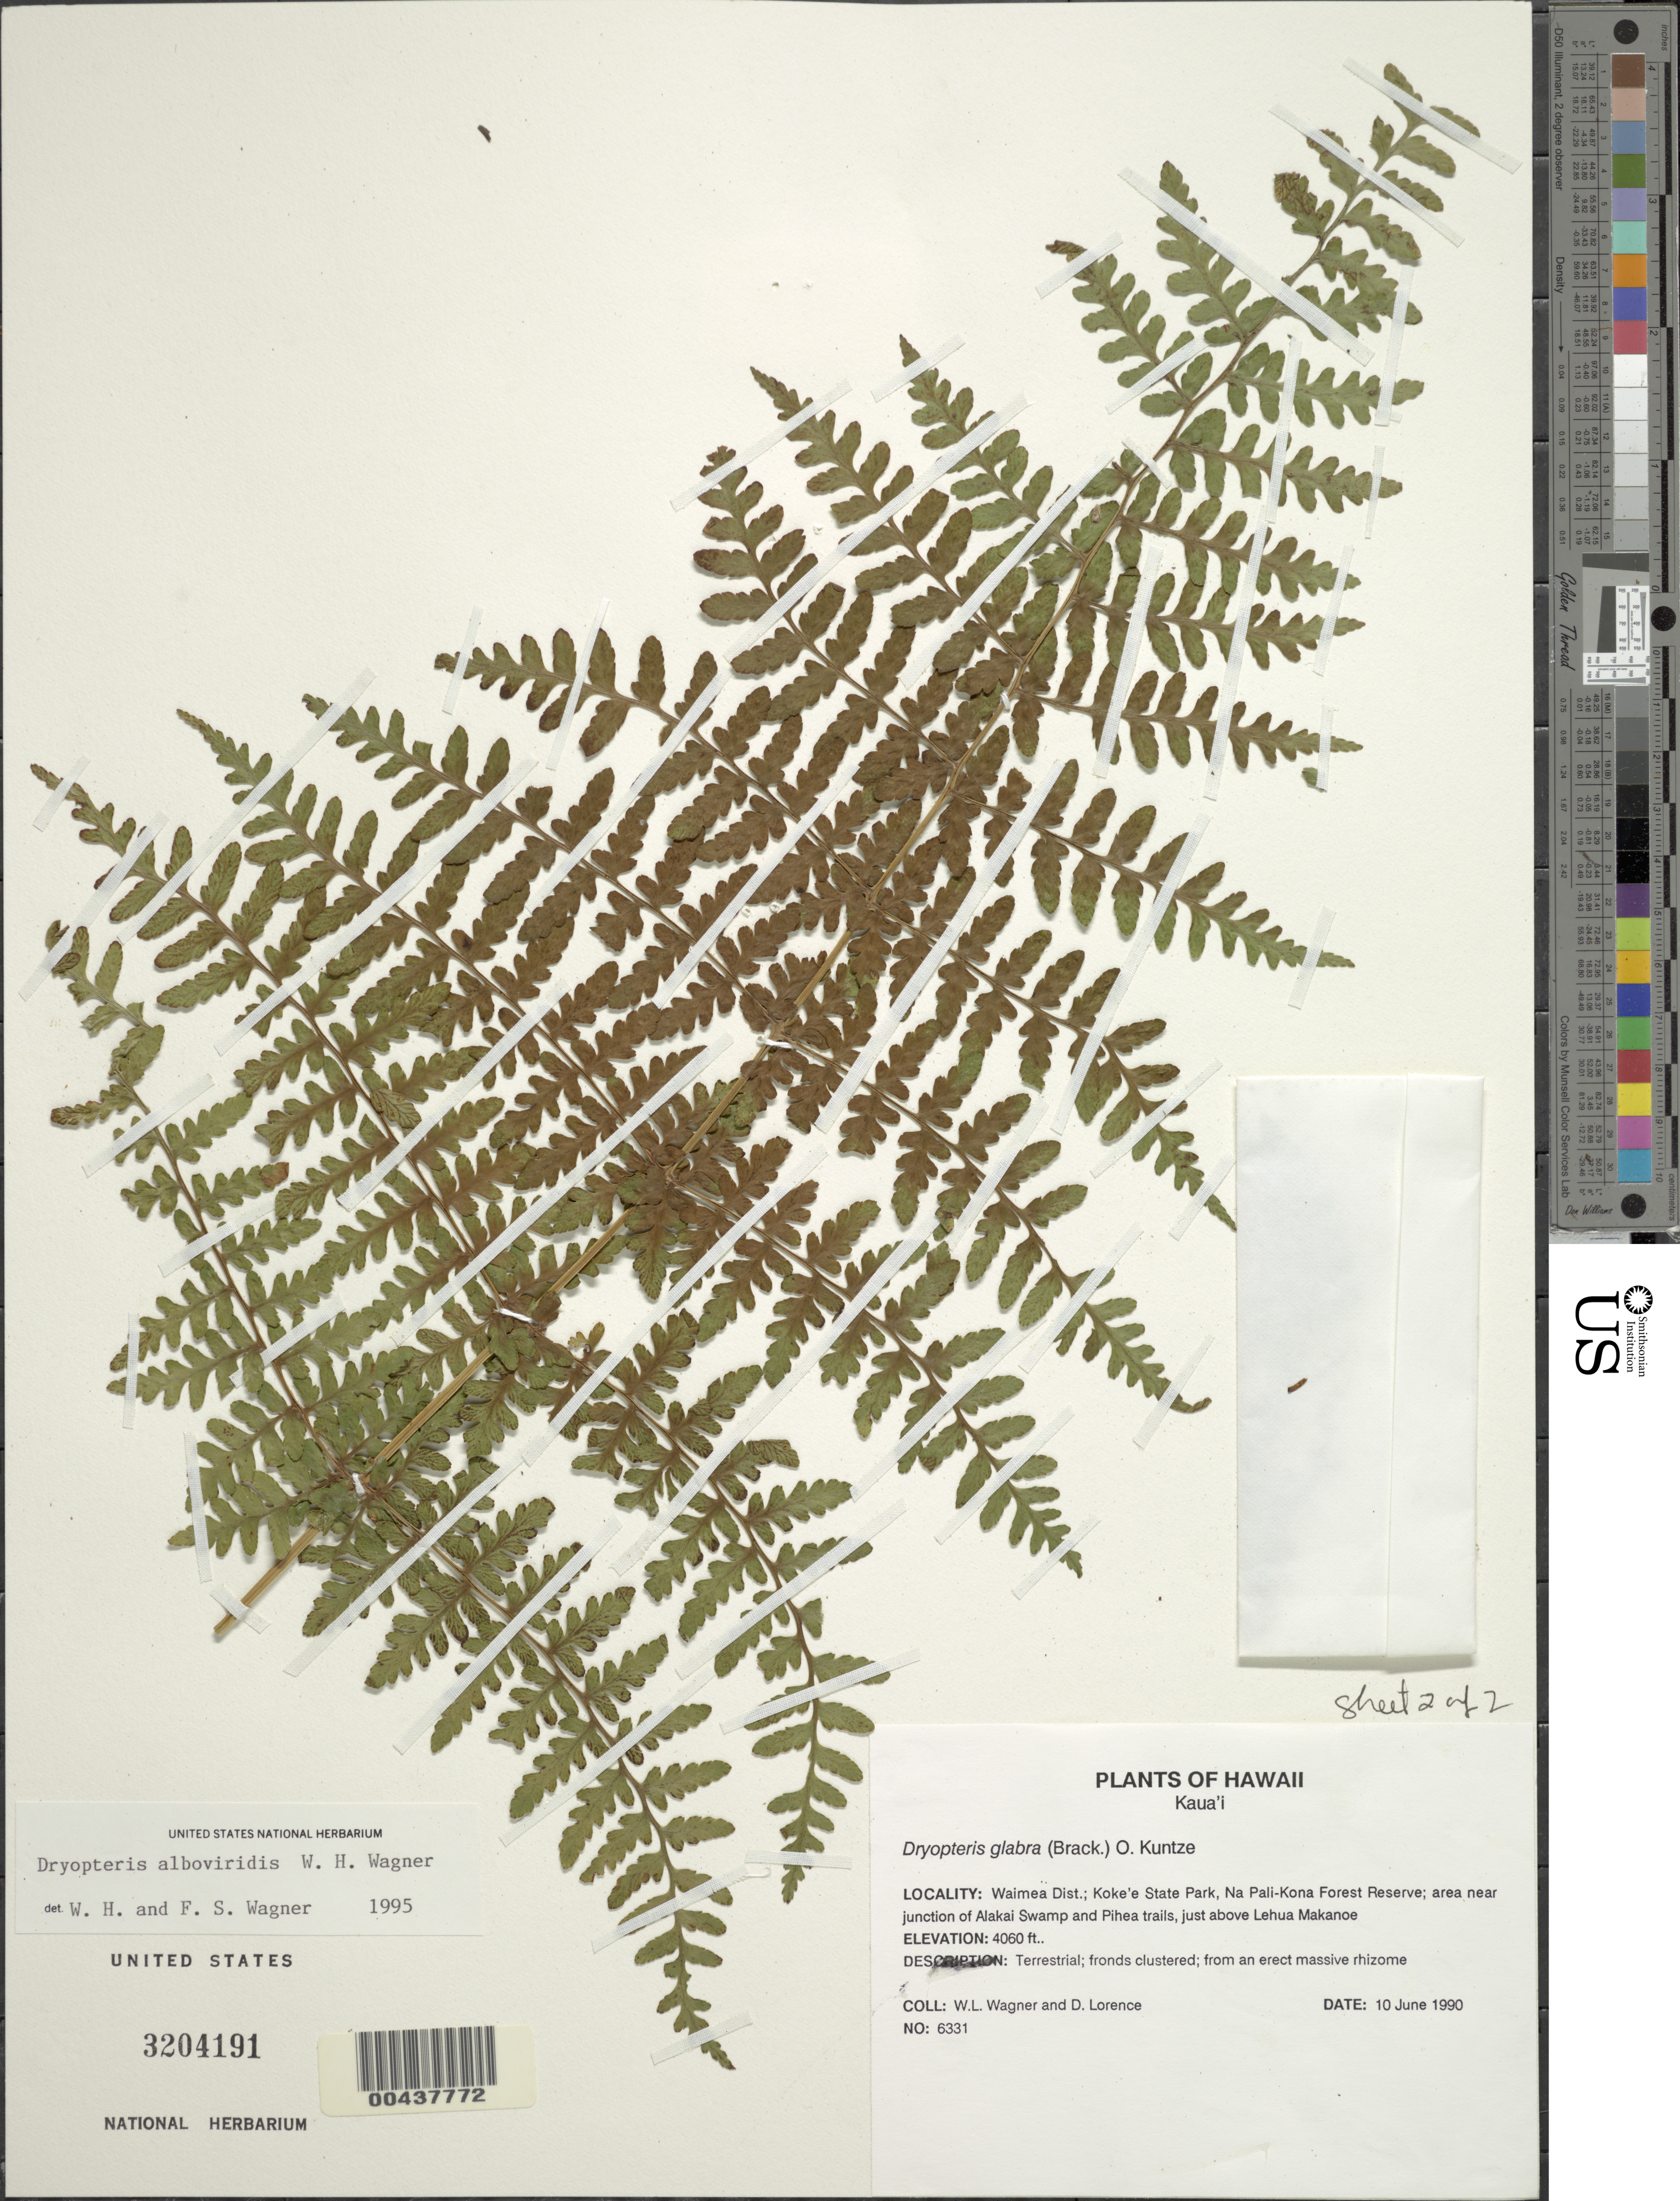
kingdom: Plantae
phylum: Tracheophyta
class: Polypodiopsida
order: Polypodiales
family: Dryopteridaceae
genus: Dryopteris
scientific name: Dryopteris alboviridis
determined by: Wagner, W. L.; Wagner, F. S.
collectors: W. L. Wagner & D. Lorence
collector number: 6331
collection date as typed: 10 Jun 1990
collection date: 1990-06-10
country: United States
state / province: Hawaii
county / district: Kauai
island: Kaua'i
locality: Waimea Dist.; Koke'e State Park, Na Pali-Kona Forest Reserve; area near junction of Alakai Swamp and Pihea trails, just above...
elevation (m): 1237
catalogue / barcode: US 3204191